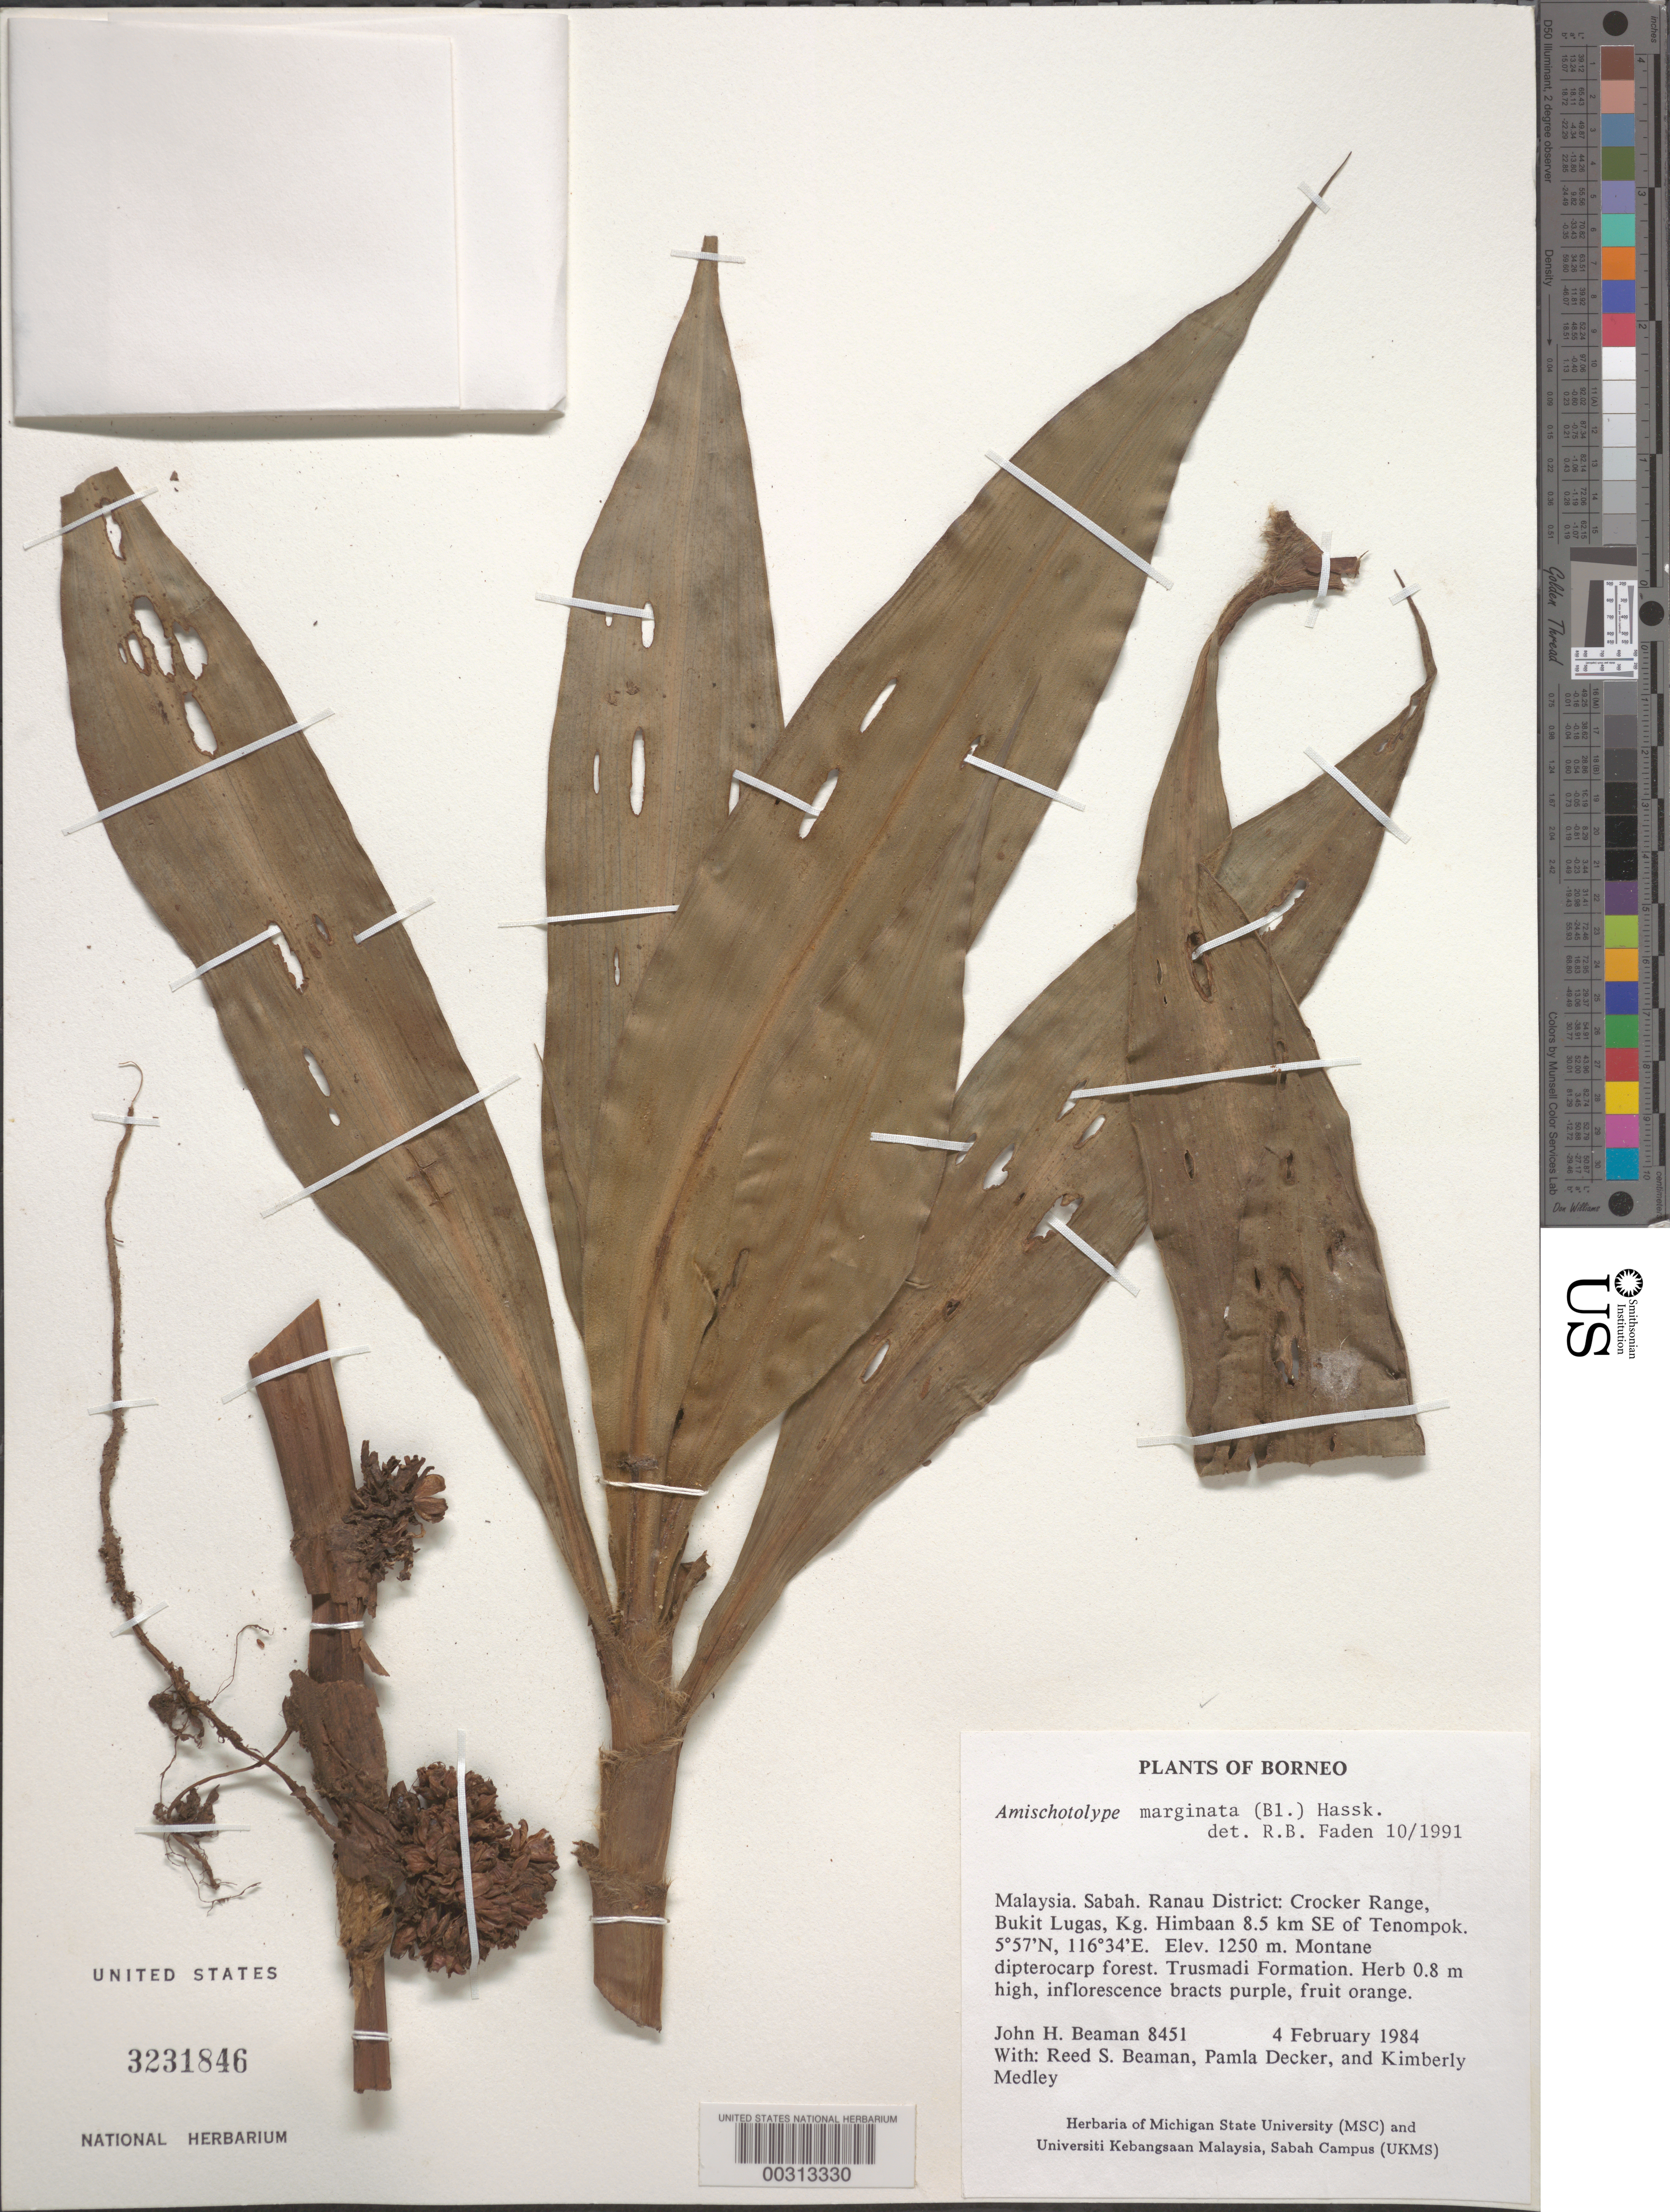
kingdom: Plantae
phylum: Tracheophyta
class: Liliopsida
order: Commelinales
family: Commelinaceae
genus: Amischotolype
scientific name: Amischotolype marginata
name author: (Blume) Hassk.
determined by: Faden, Robert B., (US), Smithsonian Institution - National Museum of Natural History (UNITED STATES)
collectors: J. H. Beaman, R. S. Beaman, P. Decker & K. Medley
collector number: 8451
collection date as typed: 04 Feb 1984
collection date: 1984-02-04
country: Malaysia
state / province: Sabah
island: Borneo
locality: Ranau district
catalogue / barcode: US 3231846